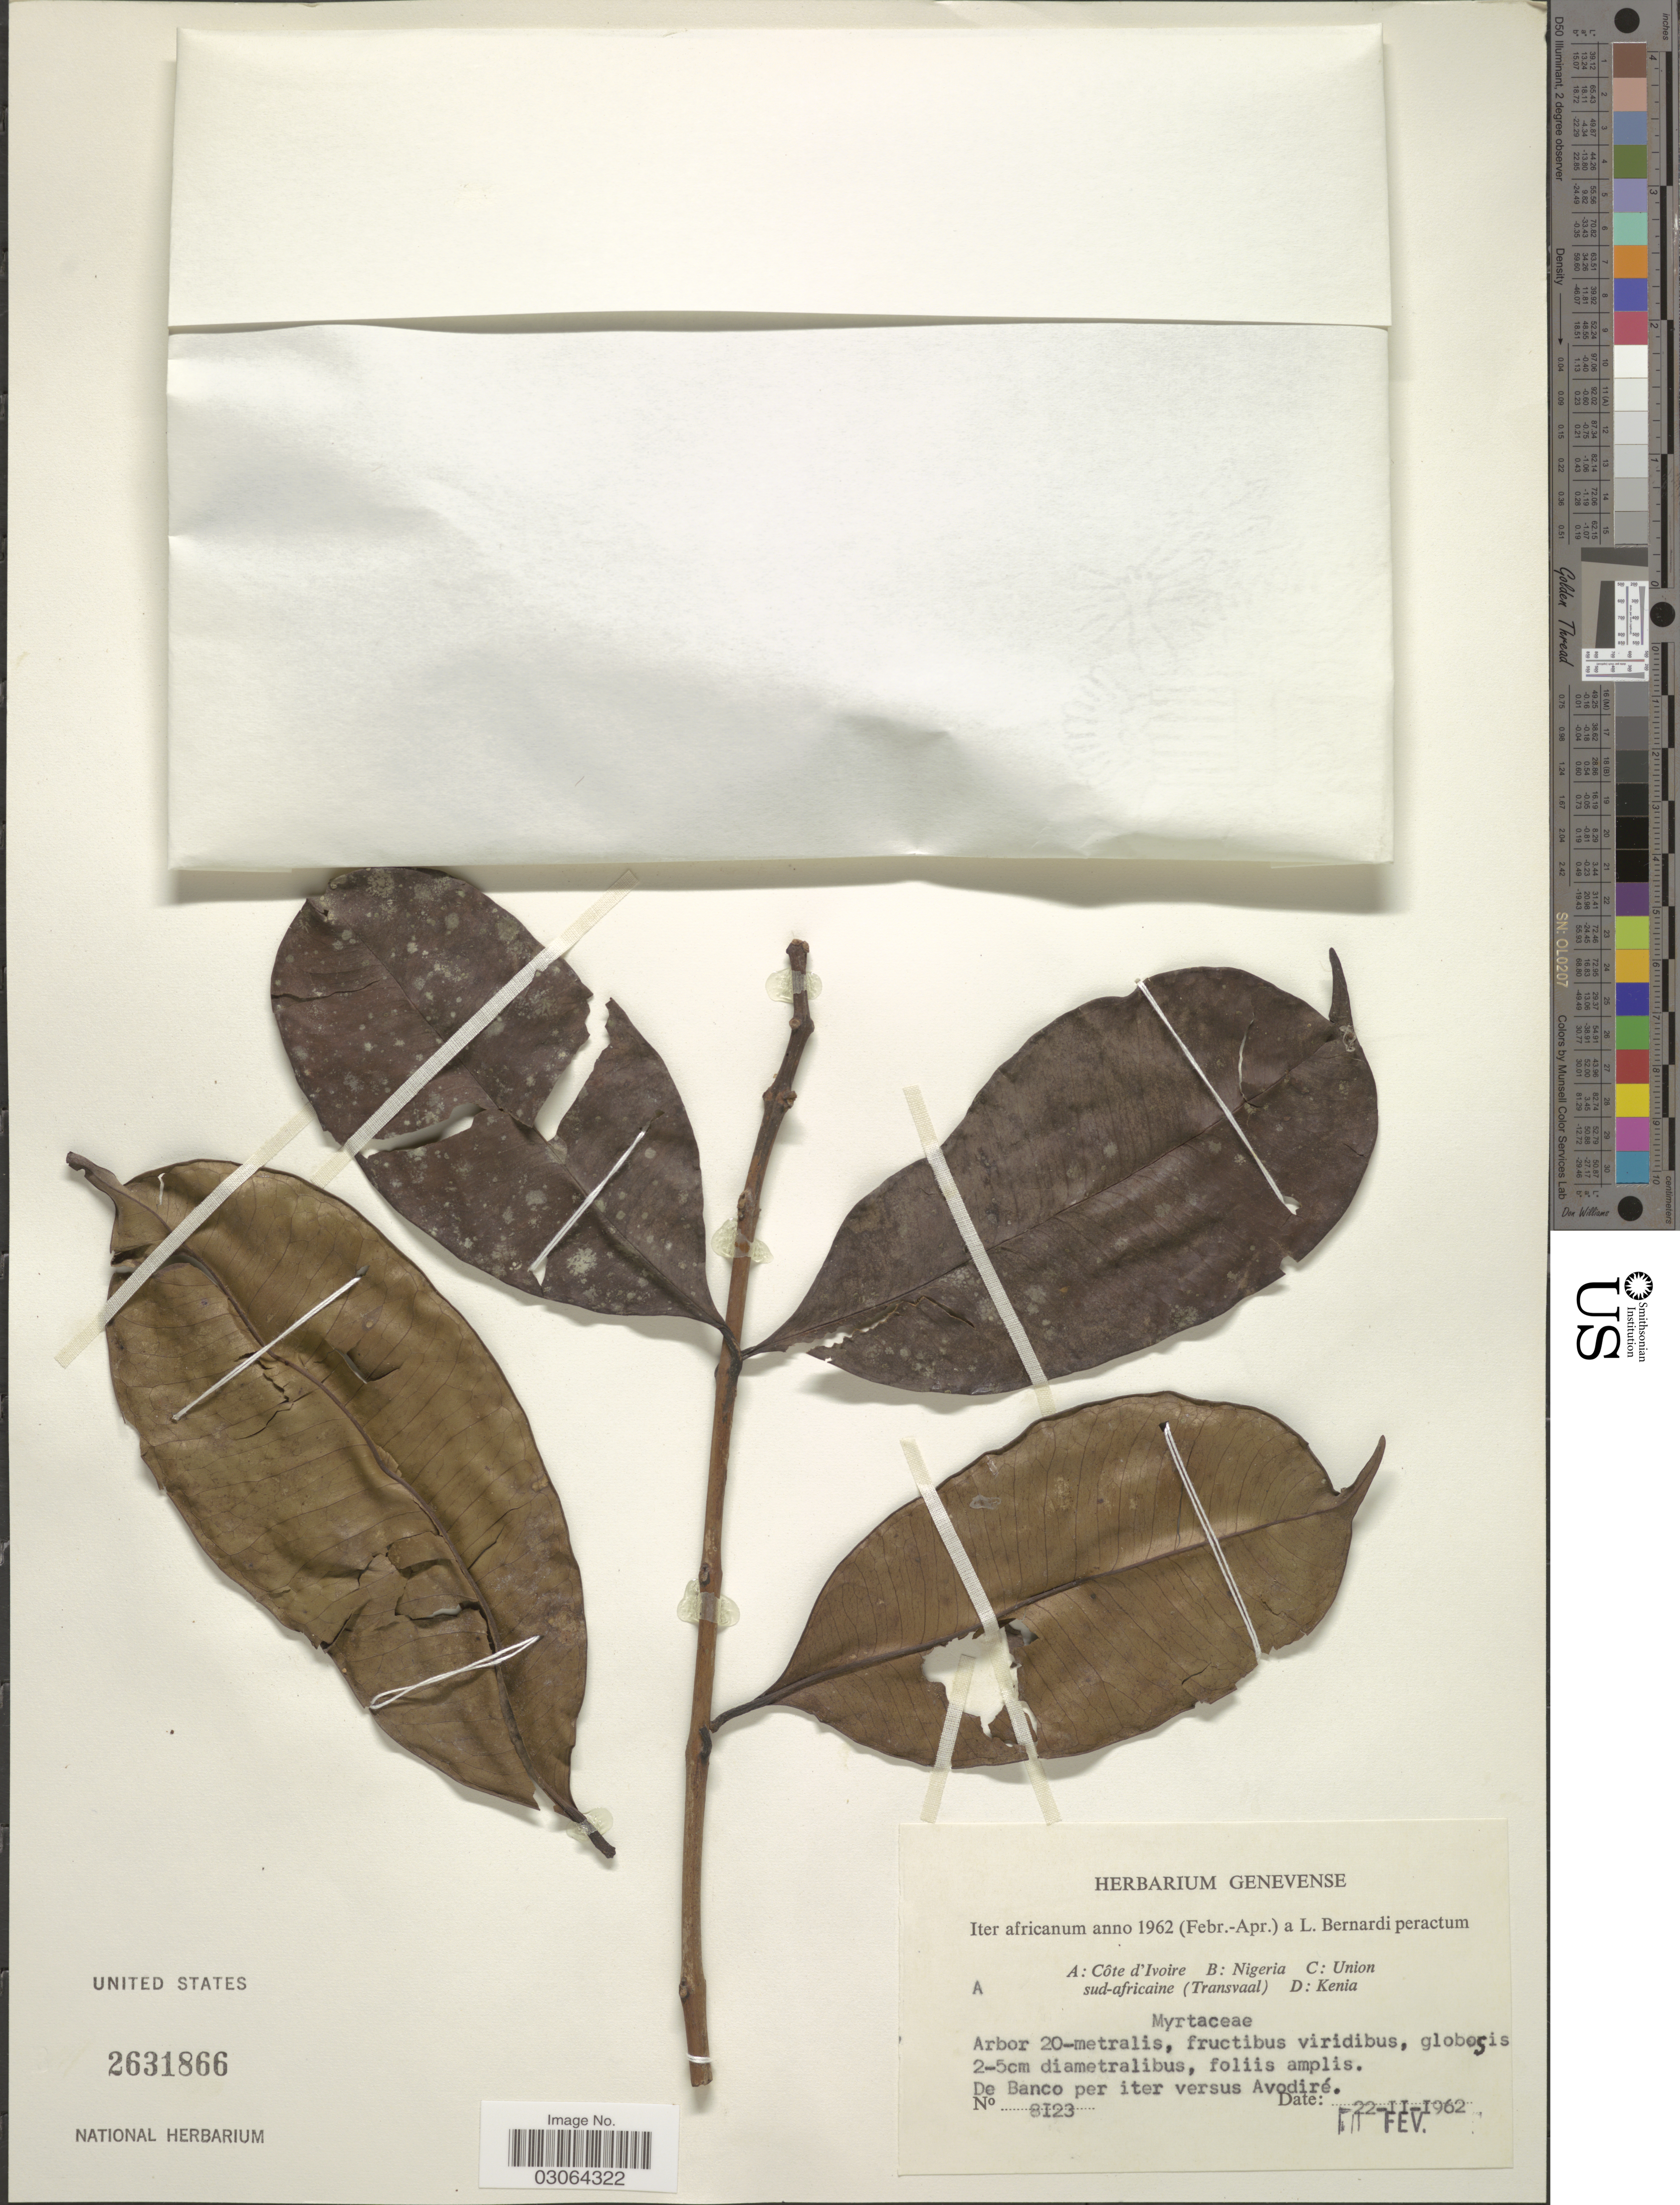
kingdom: Plantae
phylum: Tracheophyta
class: Magnoliopsida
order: Myrtales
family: Myrtaceae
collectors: L. Bernardi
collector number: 8123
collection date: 1962-02-22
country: Ivory Coast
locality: A: Côte d'Ivoire, De Banco per iter versus Avodiré.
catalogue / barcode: US 2631866